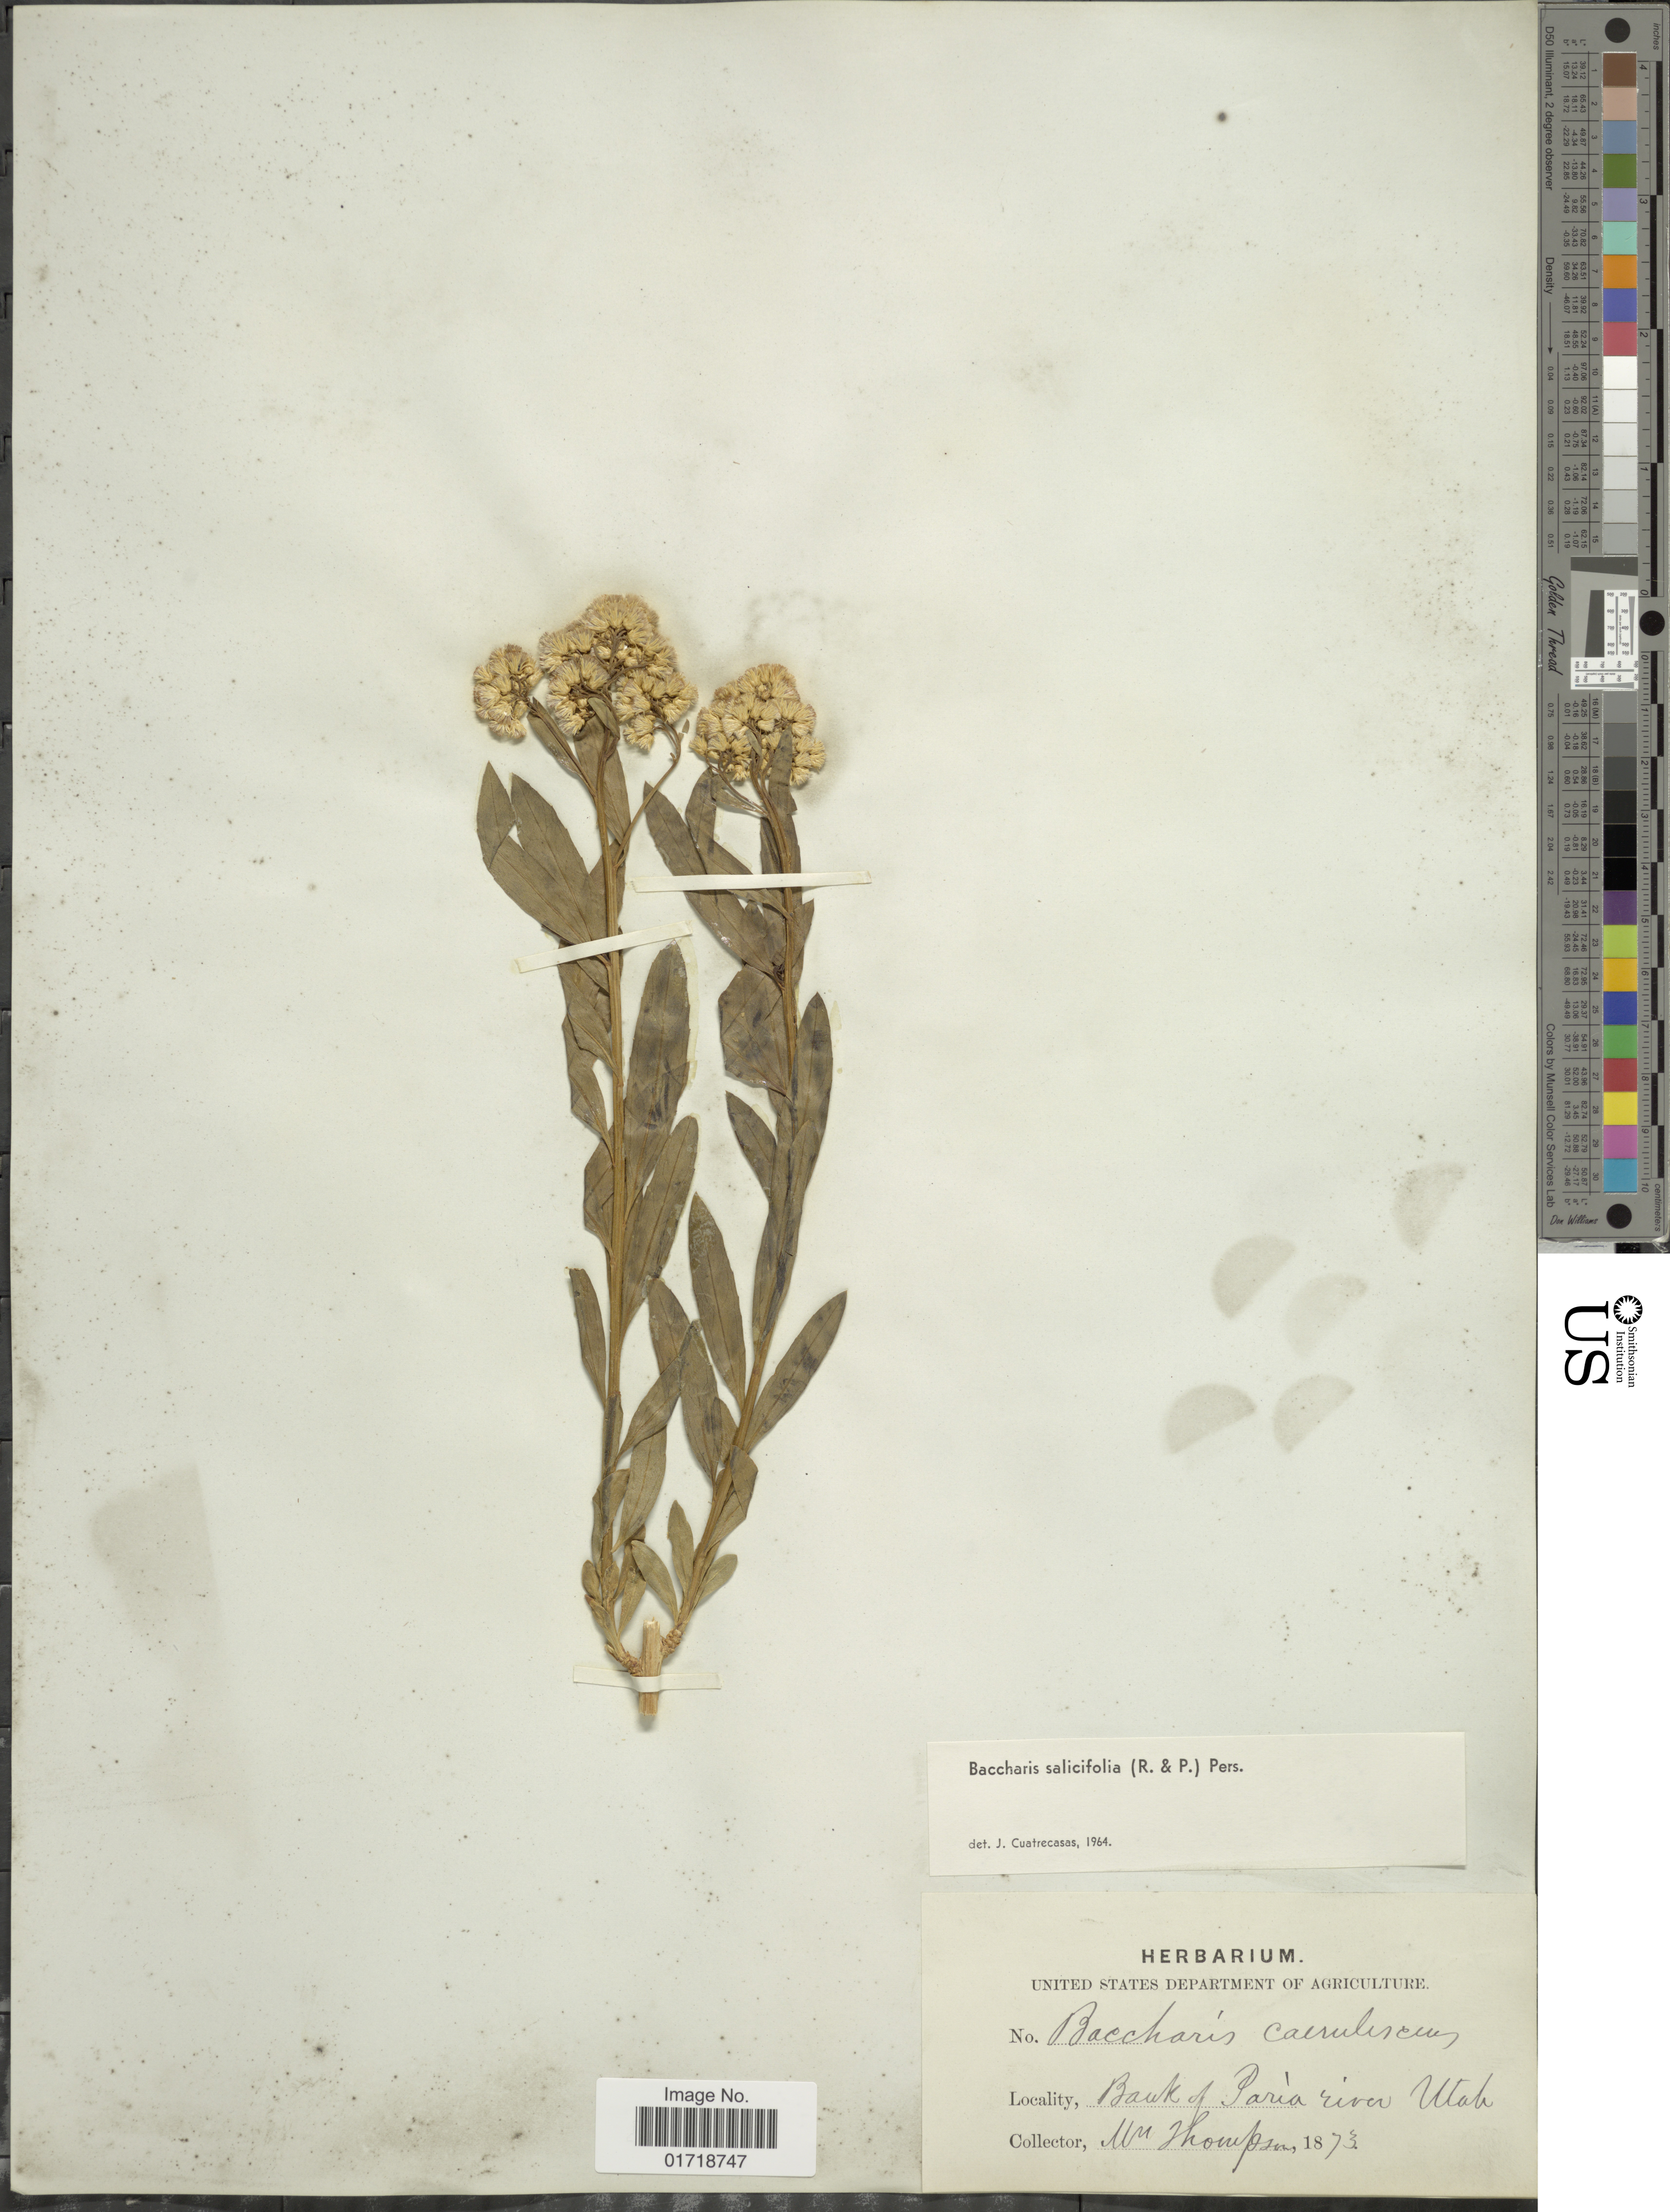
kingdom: Plantae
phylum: Tracheophyta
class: Magnoliopsida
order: Asterales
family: Asteraceae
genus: Baccharis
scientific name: Baccharis glutinosa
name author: Pers.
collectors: M. Thompson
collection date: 1873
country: United States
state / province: Utah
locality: Bank of Paria River.